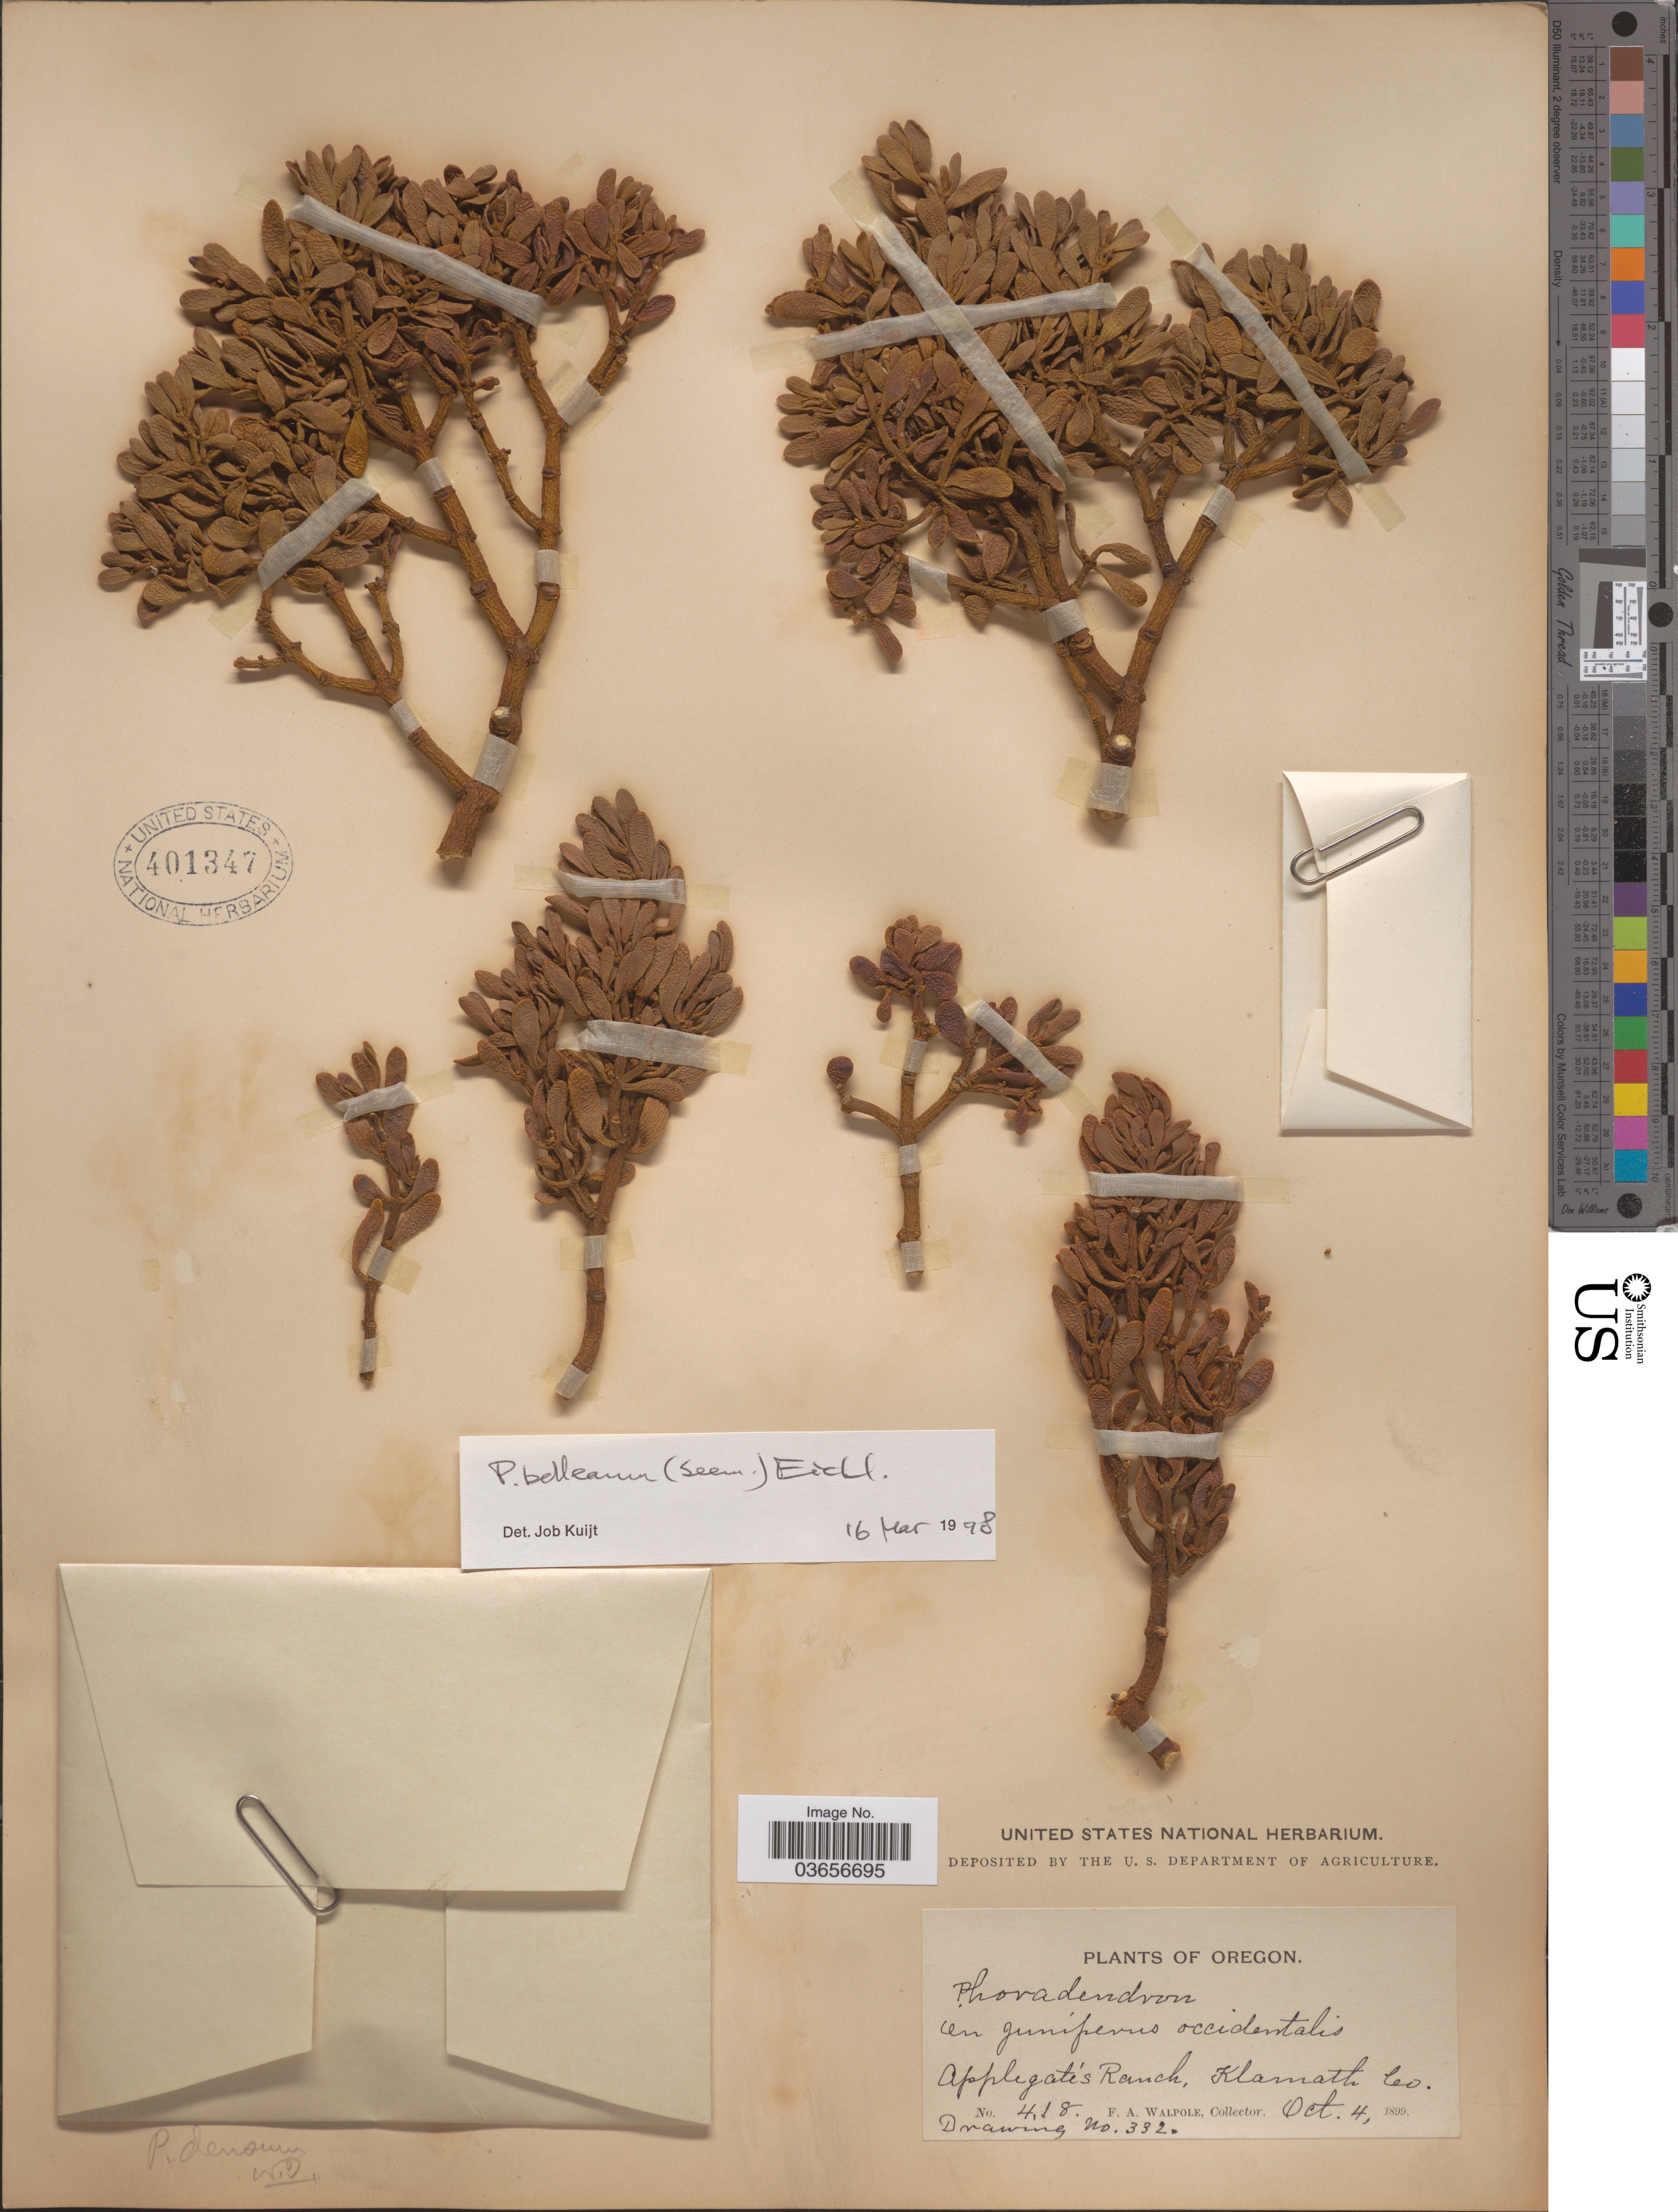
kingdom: Plantae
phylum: Tracheophyta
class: Magnoliopsida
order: Santalales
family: Viscaceae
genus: Phoradendron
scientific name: Phoradendron bolleanum var. densum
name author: (Torr. ex Trel.) Fosberg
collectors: F. Walpole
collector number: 418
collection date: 1899-10-04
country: United States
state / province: Oregon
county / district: Klamath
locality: Applegate's Ranch, Klamath Co.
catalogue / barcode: US 401347